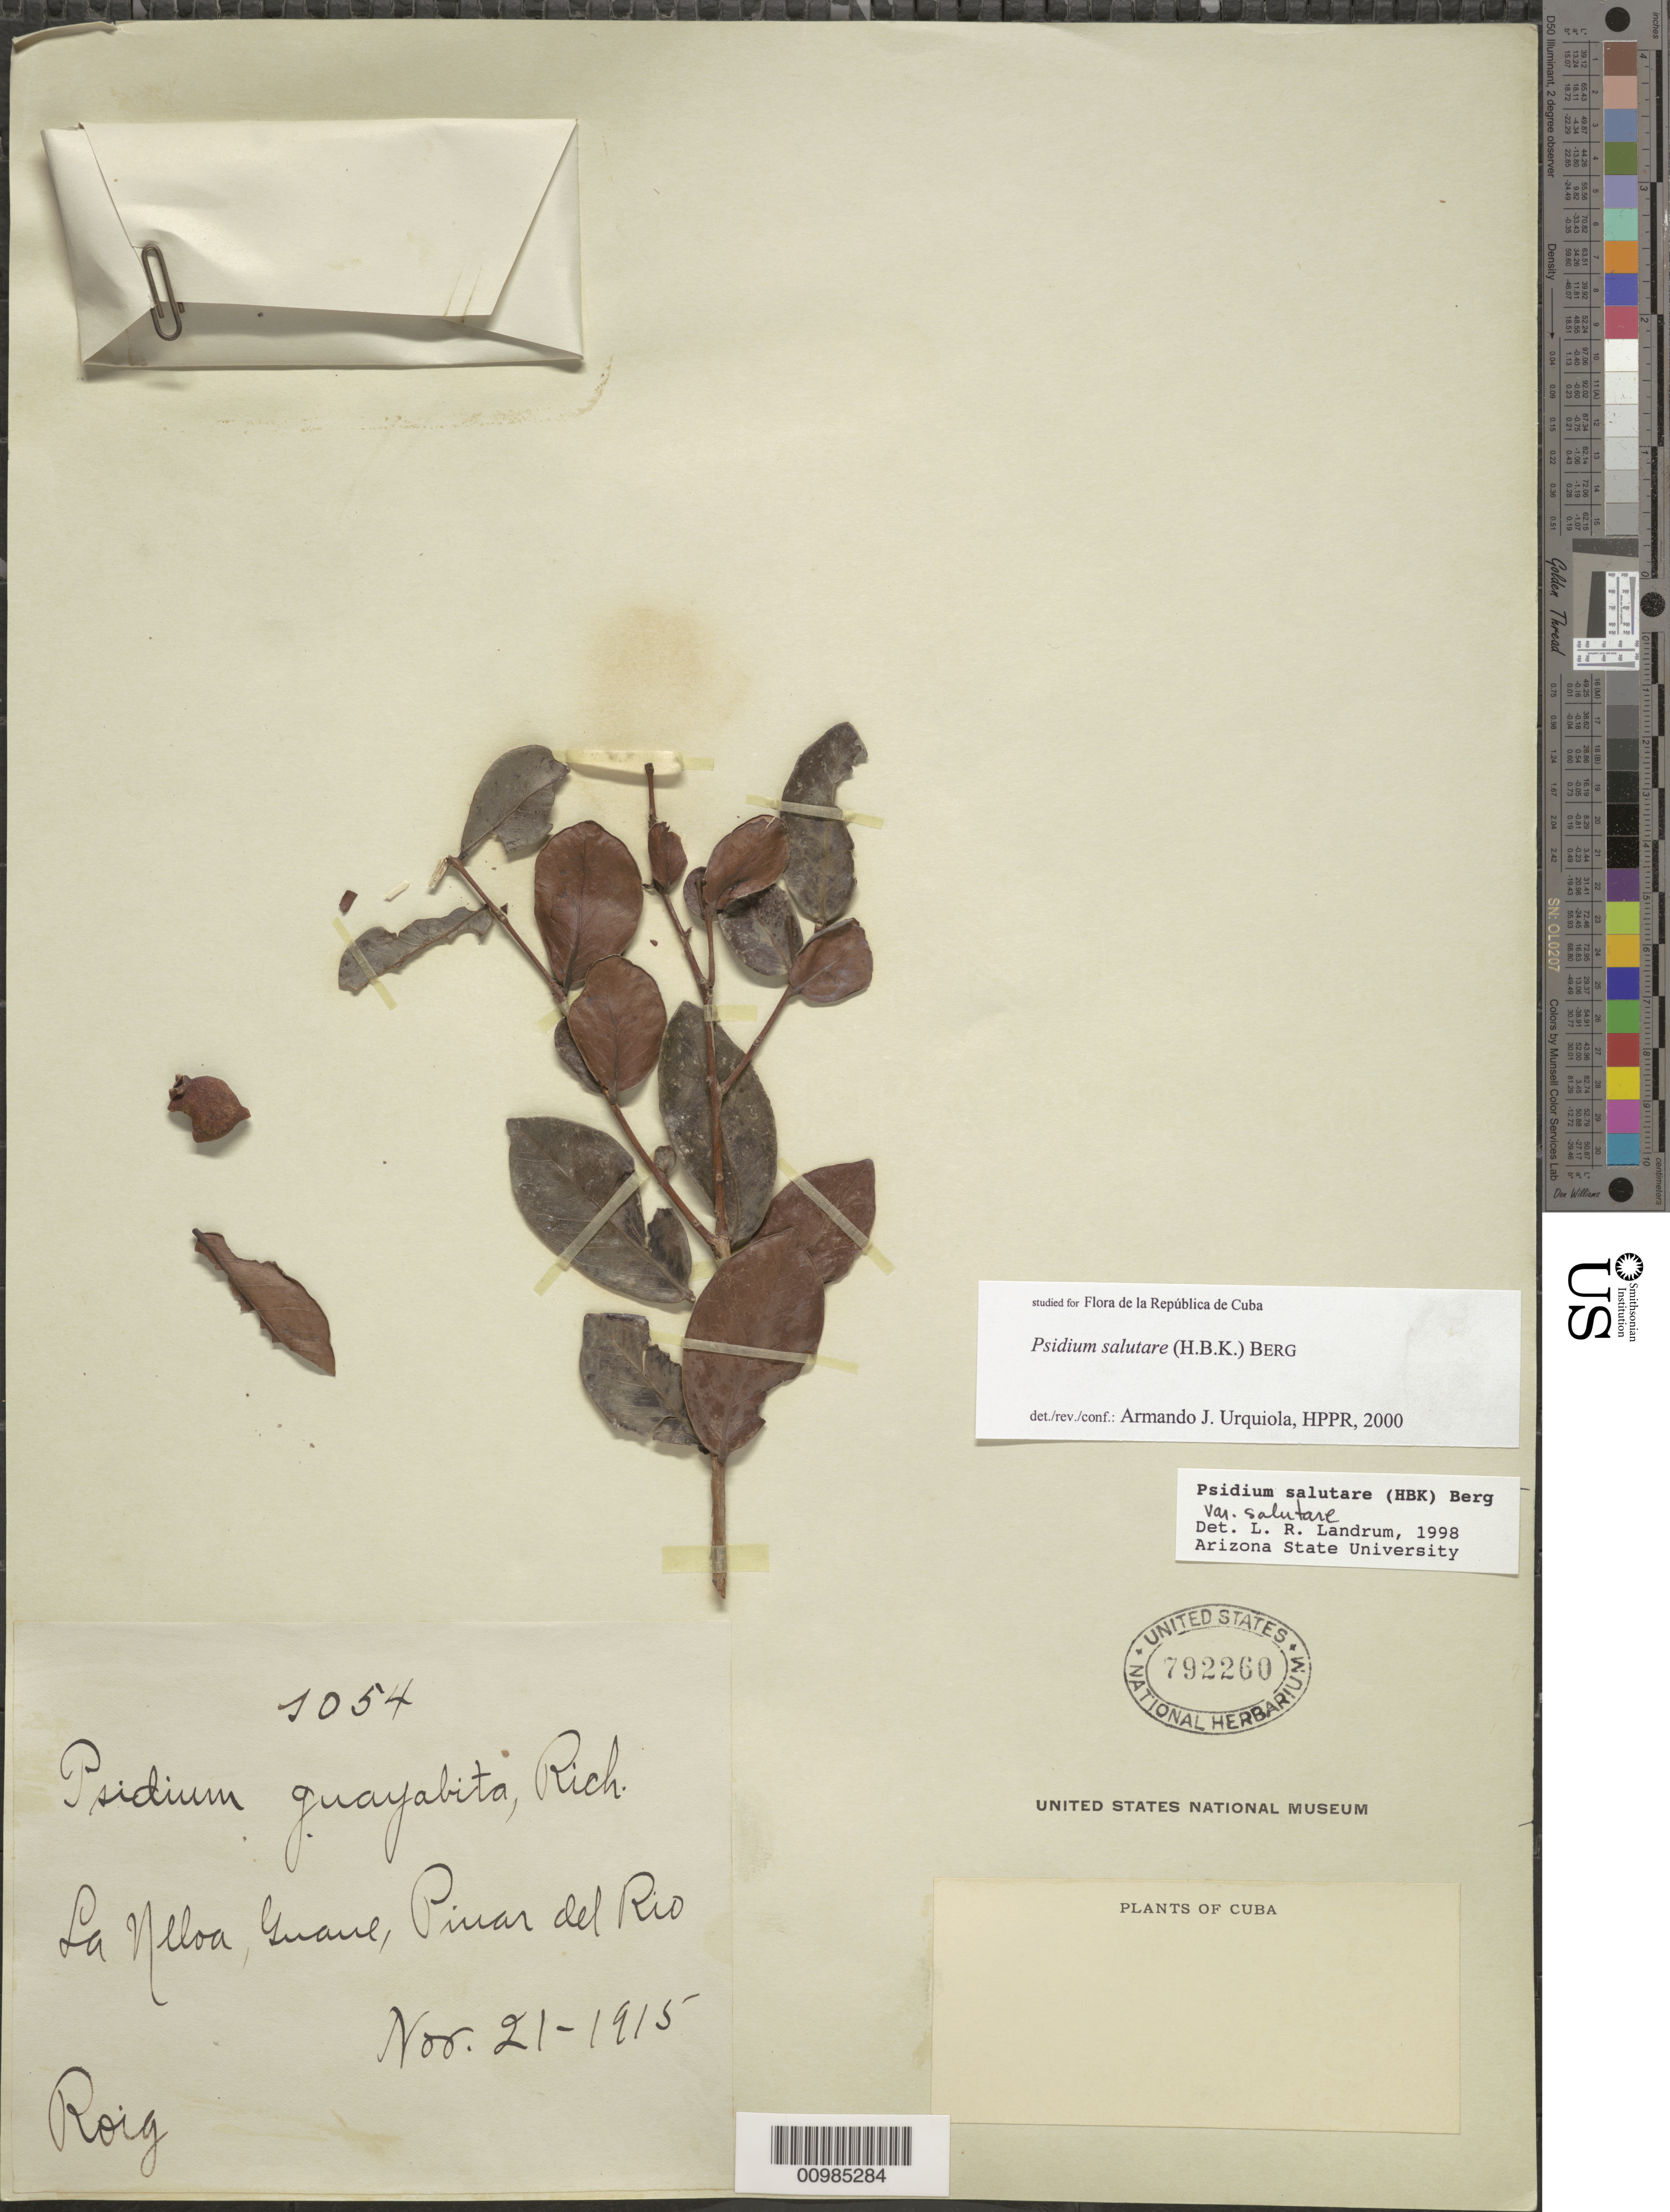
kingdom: Plantae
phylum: Tracheophyta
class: Magnoliopsida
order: Myrtales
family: Myrtaceae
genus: Psidium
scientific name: Psidium salutare var. salutare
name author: (Kunth) O. Berg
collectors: J. Roig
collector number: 1054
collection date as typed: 21 Nov 1915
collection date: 1915-11-21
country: Cuba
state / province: Pinar del Rio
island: Cuba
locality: Guane, La Neloa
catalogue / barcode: US 792260